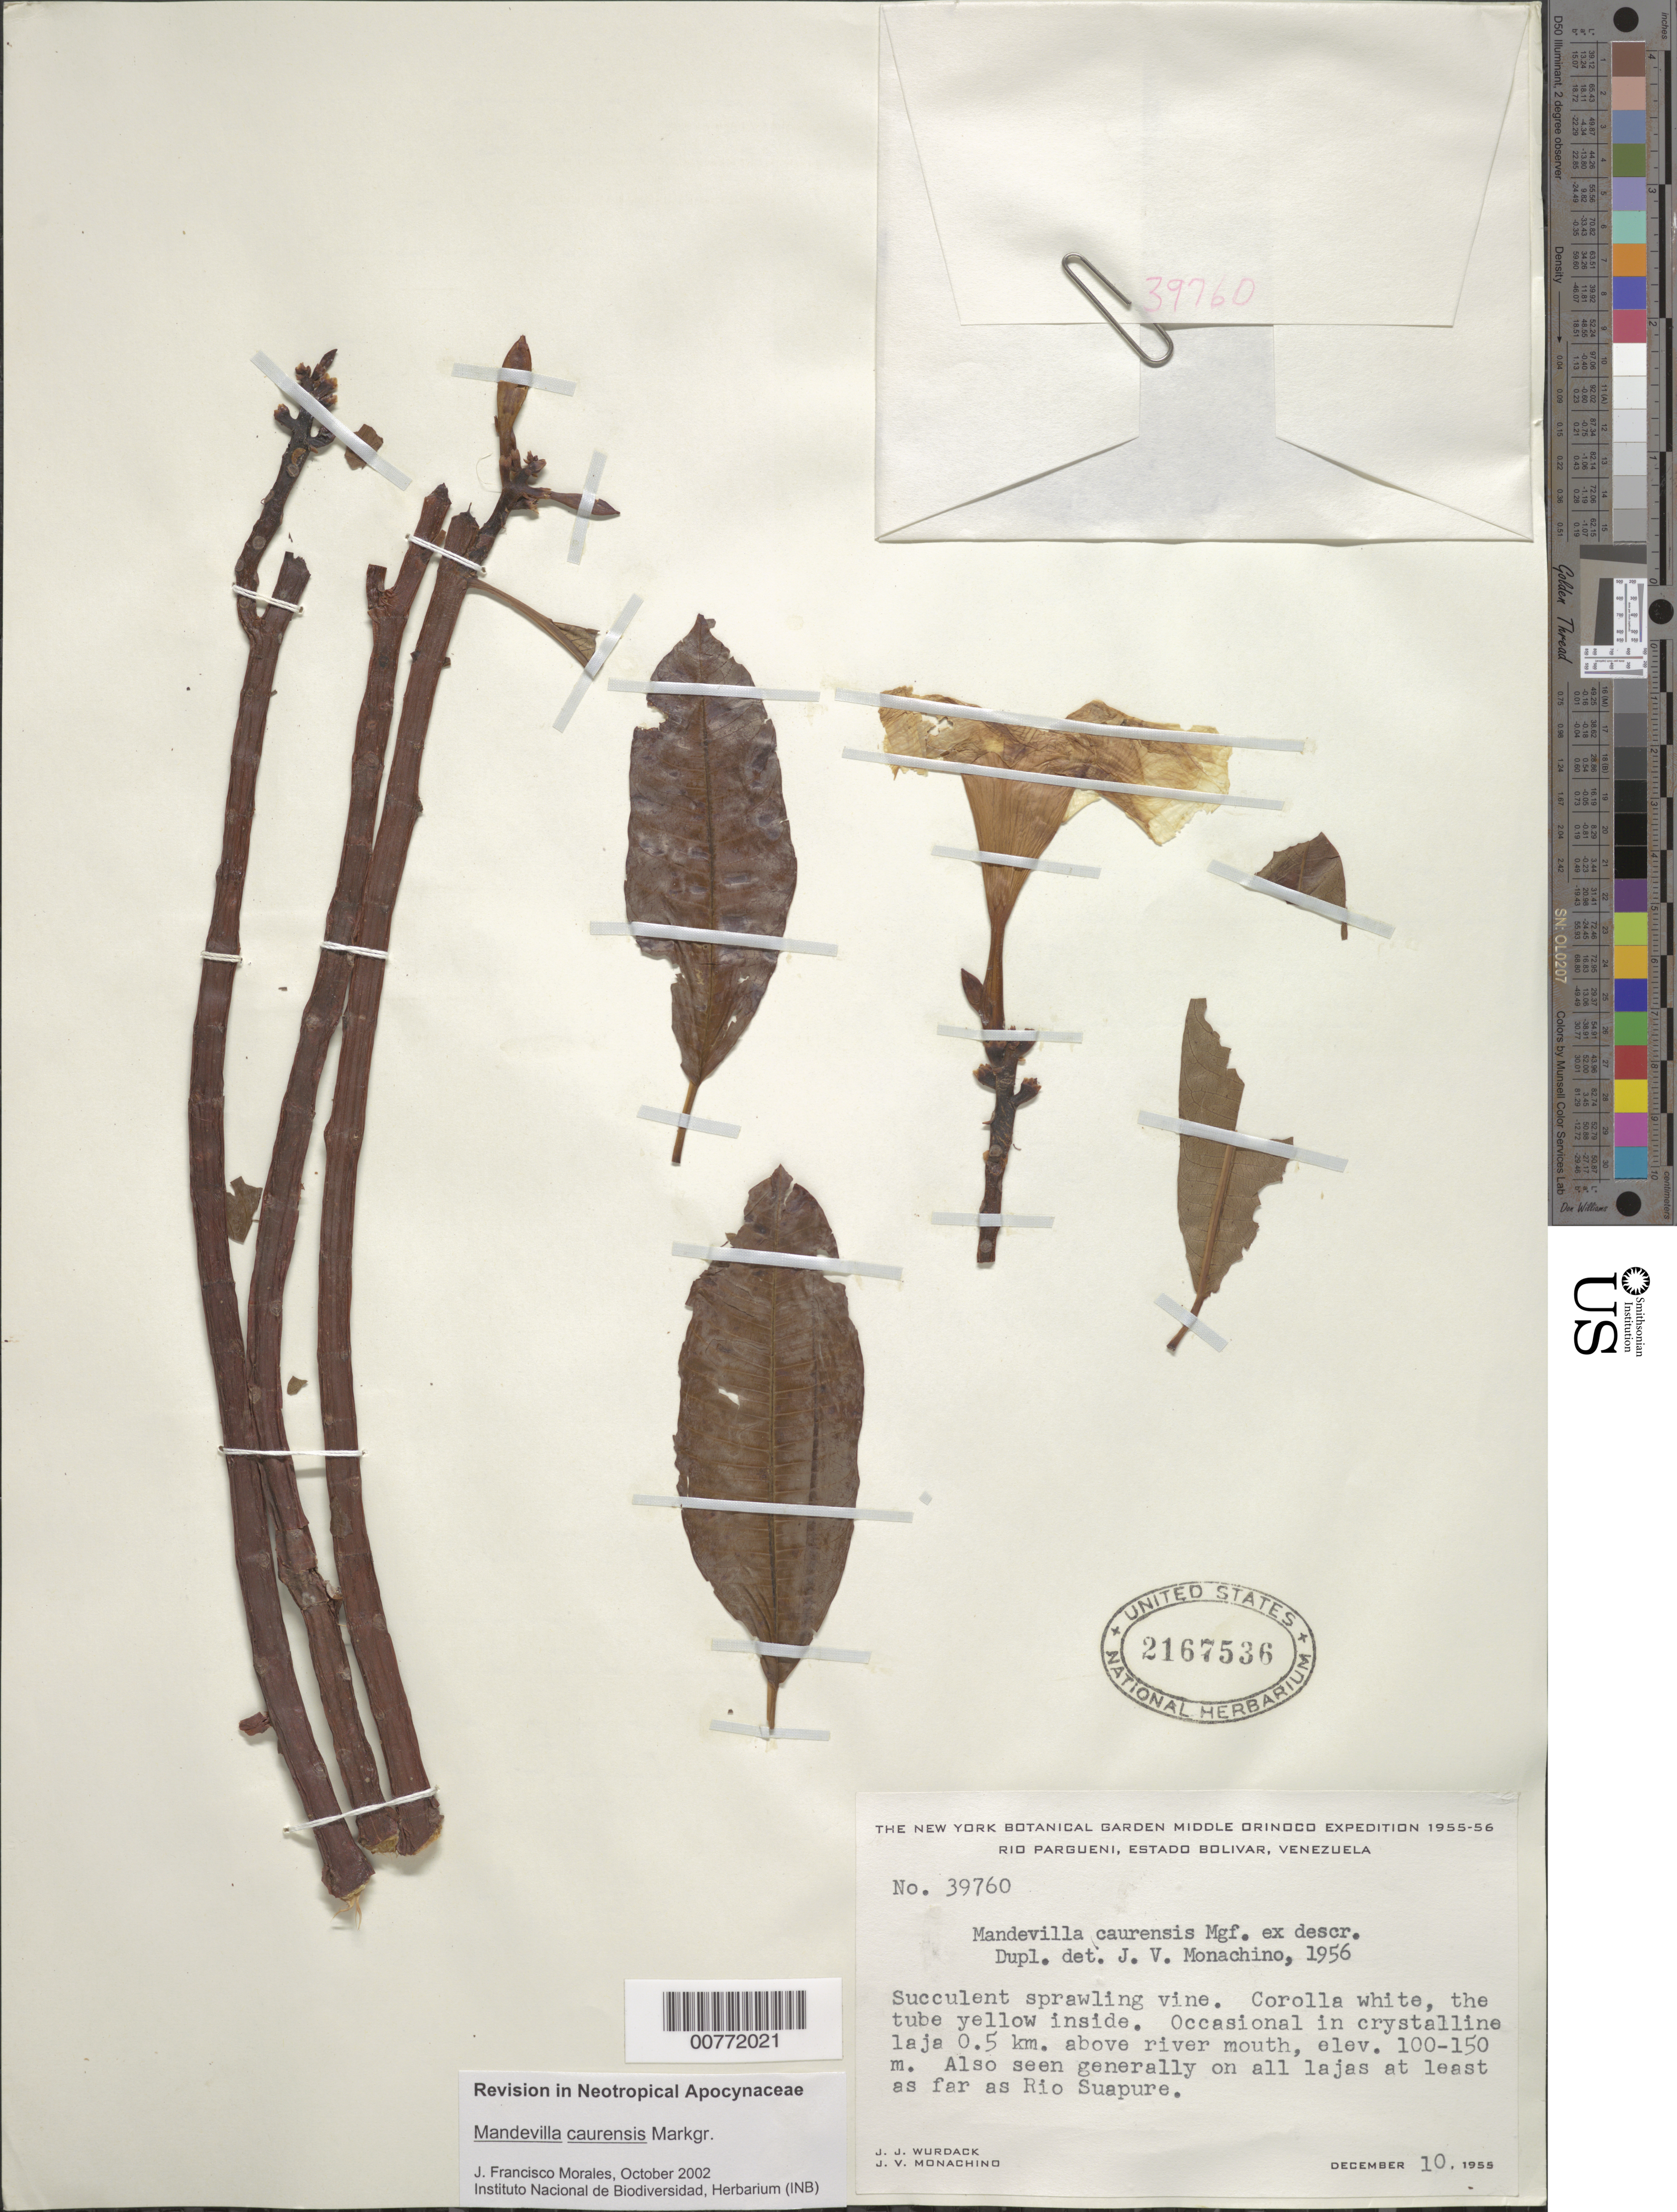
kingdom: Plantae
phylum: Tracheophyta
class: Magnoliopsida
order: Gentianales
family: Apocynaceae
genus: Mandevilla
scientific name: Mandevilla caurensis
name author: Markgr.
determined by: Morales, J. F.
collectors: J. J. Wurdack & J. V. Monachino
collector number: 39760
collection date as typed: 10-Dec-55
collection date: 1955-12-10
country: Venezuela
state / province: Bolívar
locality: Río Pargueni, 0.5 km above mouth; also seen generally on all lajas at least as far as Río Suapure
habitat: Crystalline laja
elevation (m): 100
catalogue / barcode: US 2167536